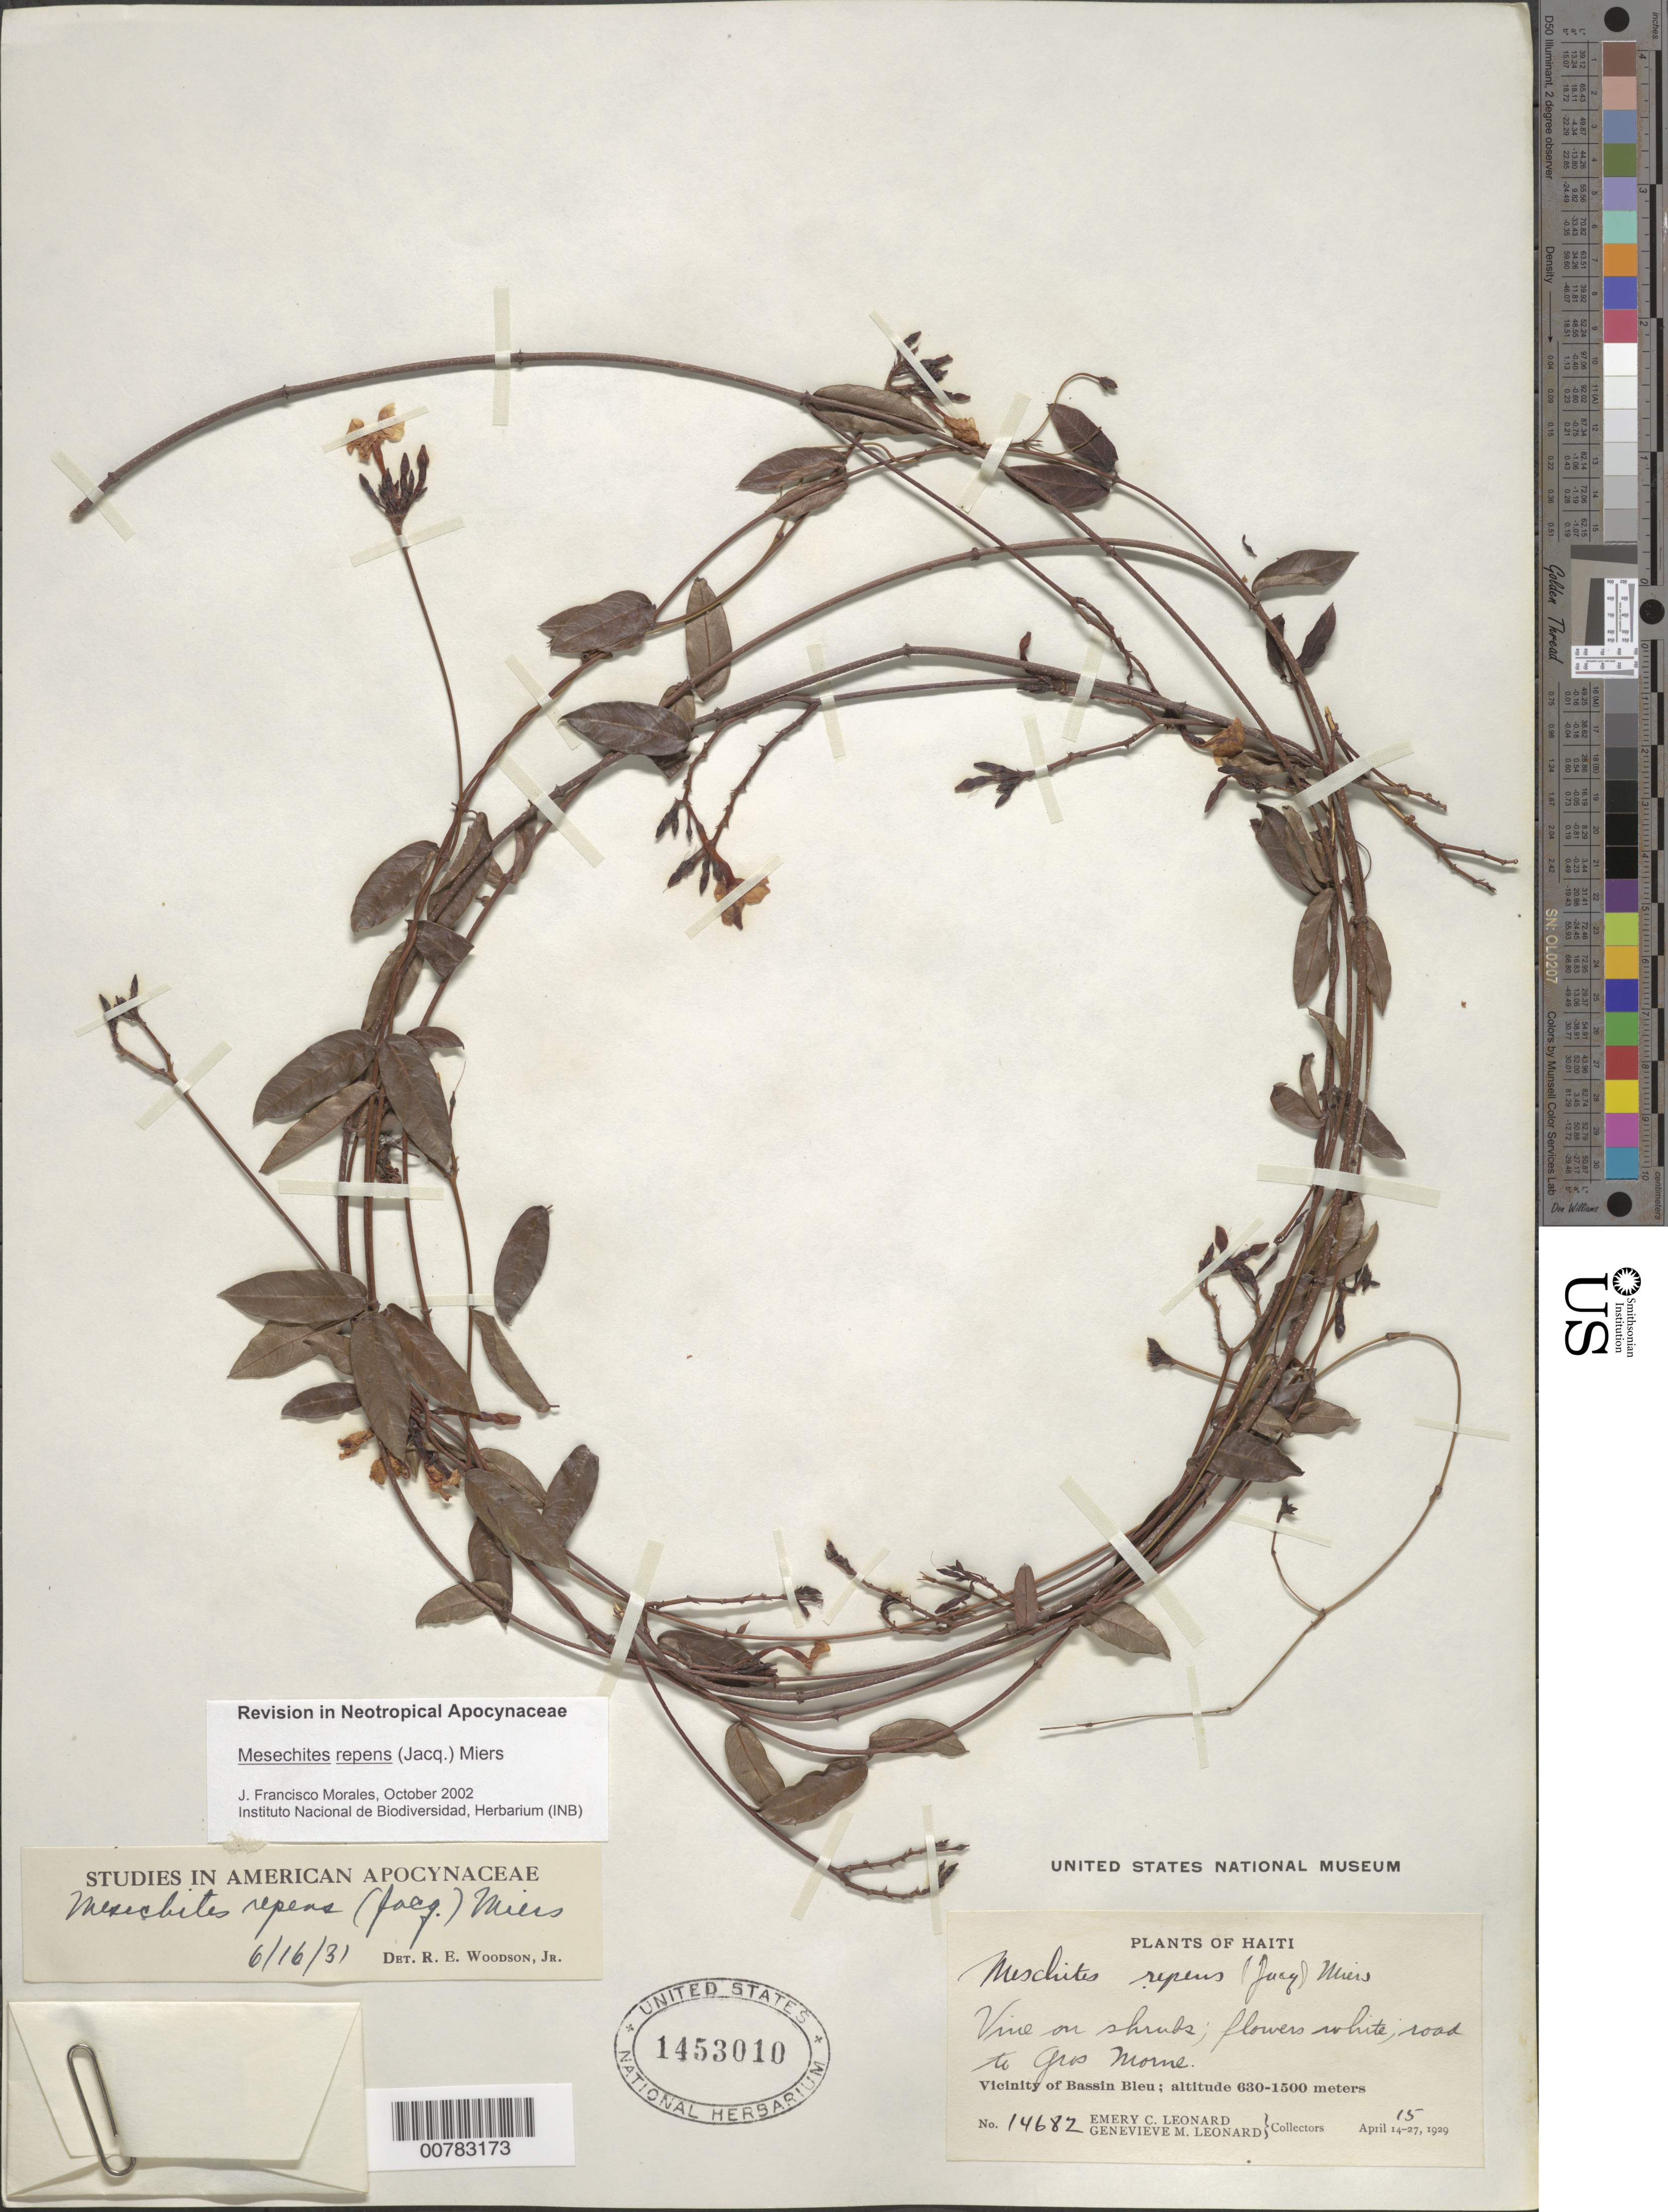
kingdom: Plantae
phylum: Tracheophyta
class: Magnoliopsida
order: Gentianales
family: Apocynaceae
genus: Mesechites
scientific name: Mesechites repens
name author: (Jacq.) Miers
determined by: Morales, J. F.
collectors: E. C. Leonard & G. M. Leonard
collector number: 14682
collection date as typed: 15 Apr 1929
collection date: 1929-04-15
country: Haiti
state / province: Nord-Ouest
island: Hispaniola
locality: Vicinity of Bassin Bleu, road to Gros Morne.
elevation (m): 630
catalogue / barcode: US 1453010